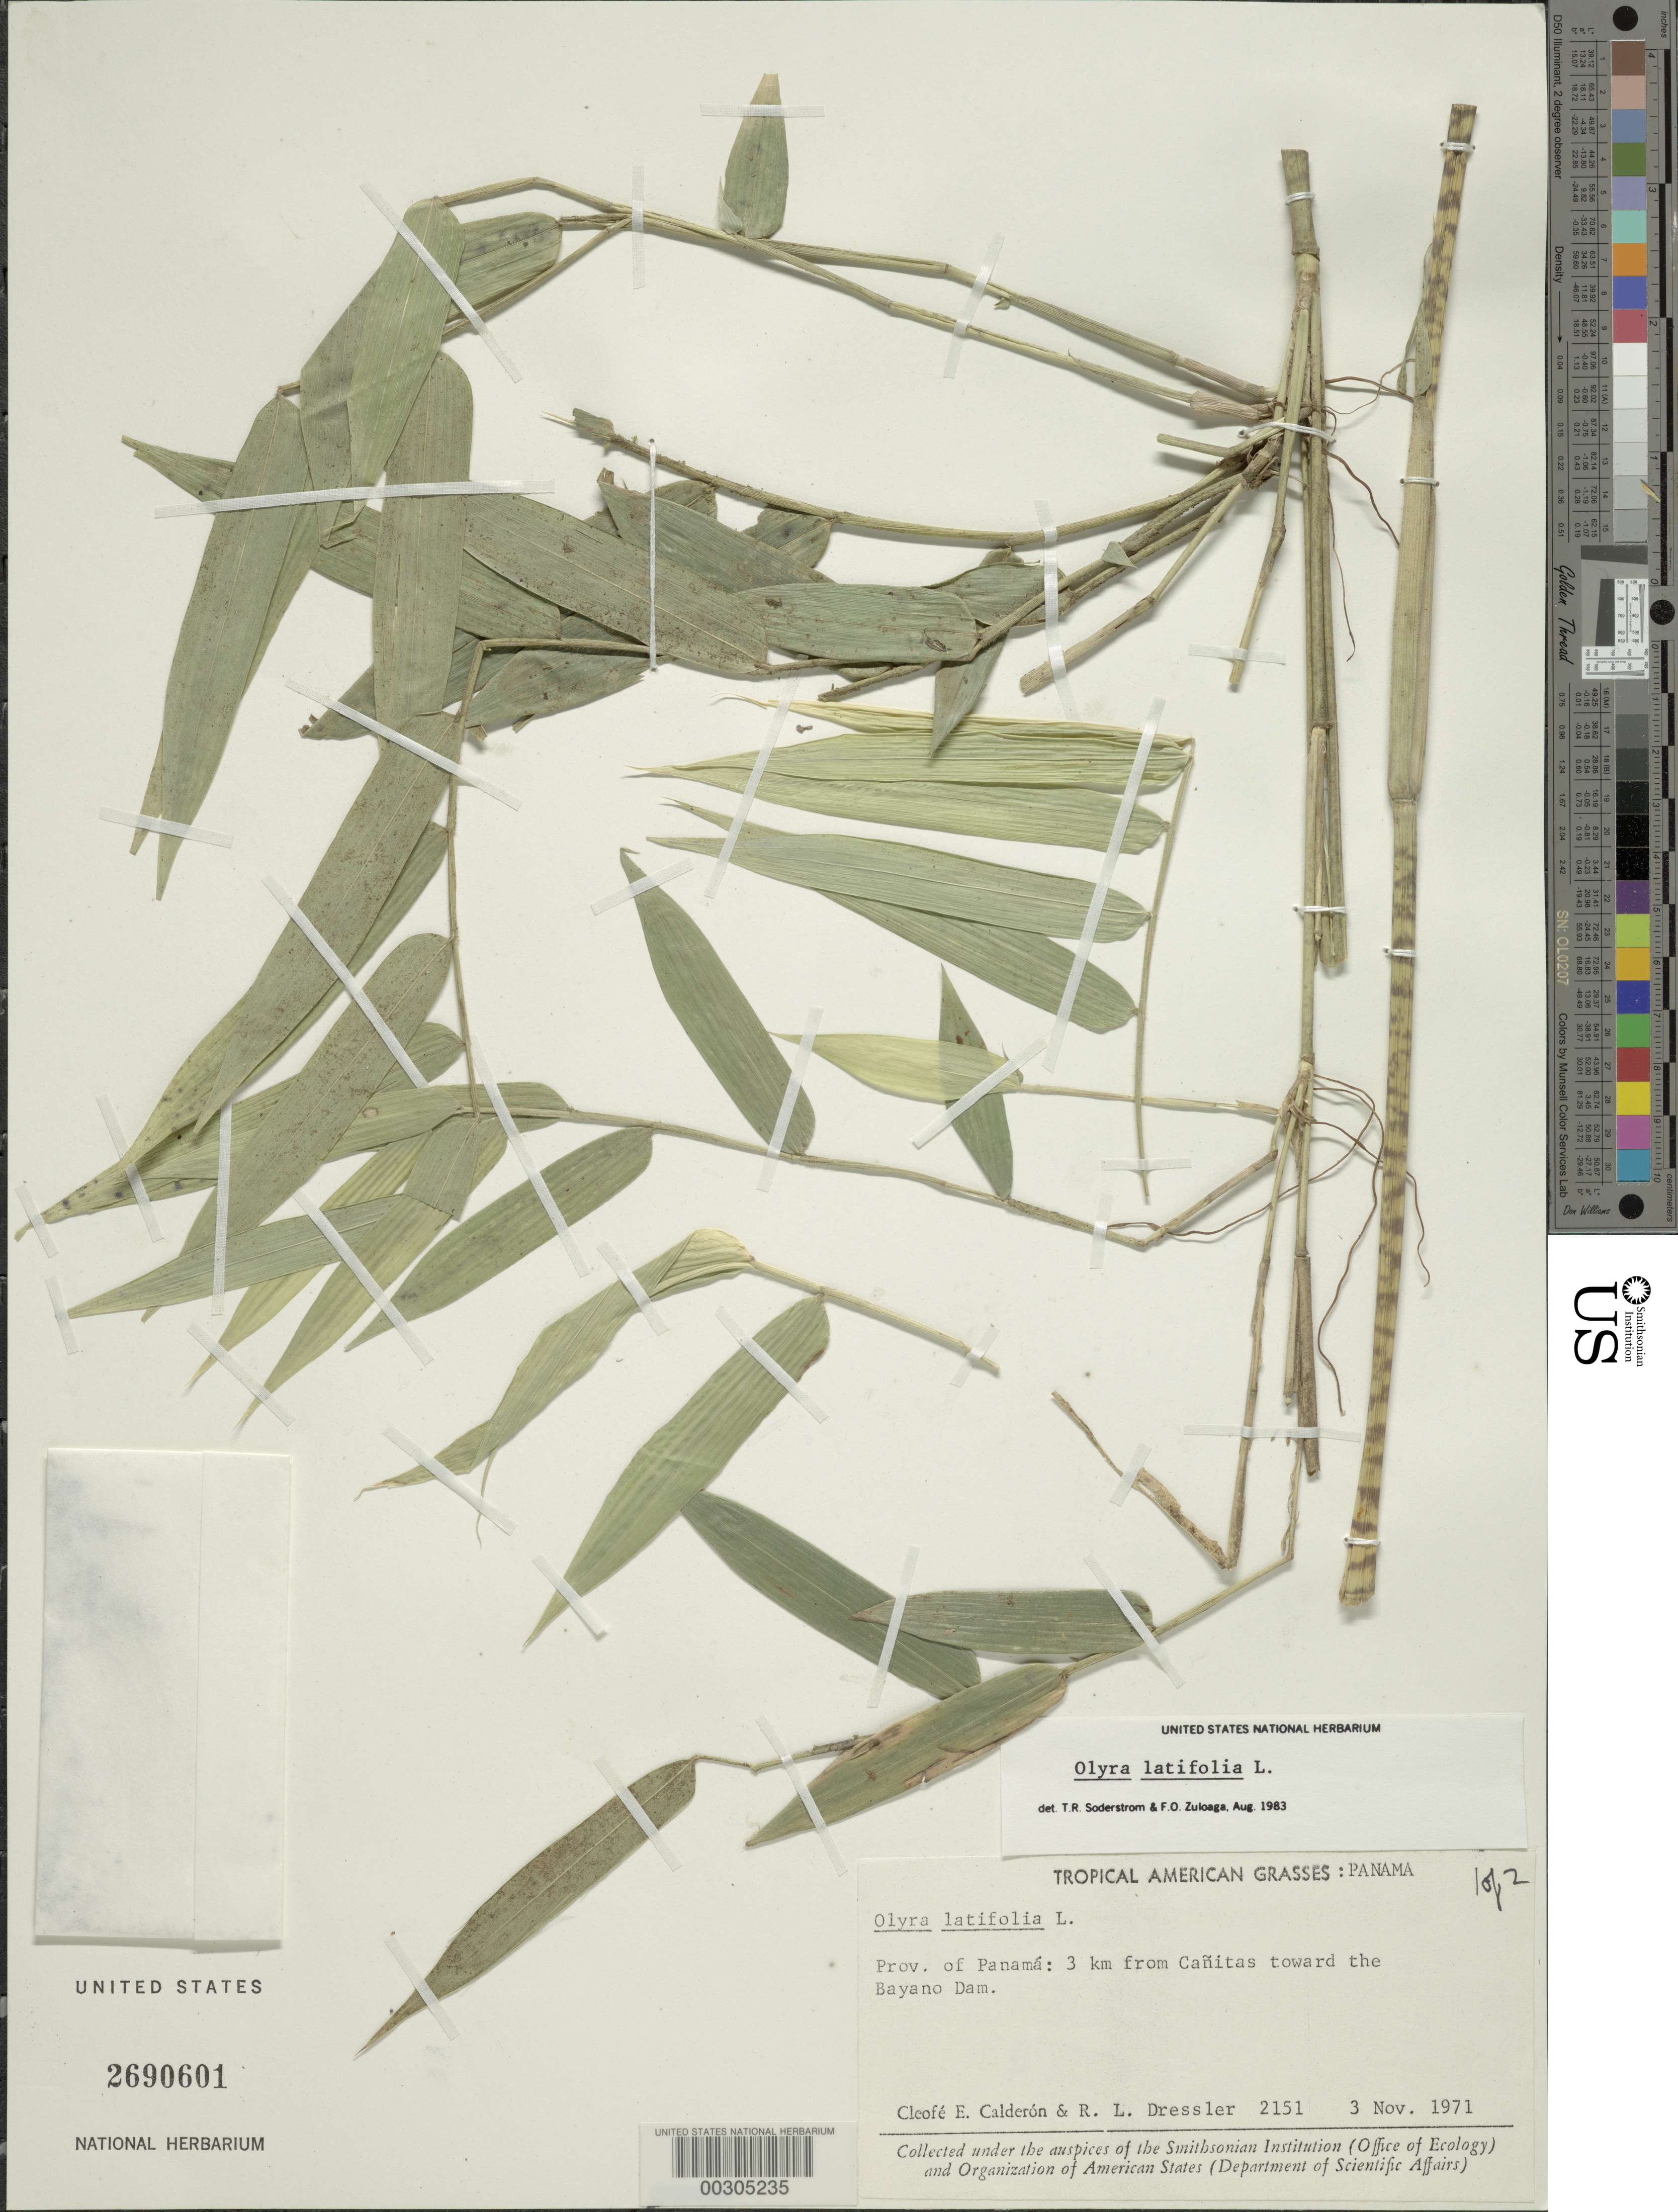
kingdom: Plantae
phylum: Tracheophyta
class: Liliopsida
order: Poales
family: Poaceae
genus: Olyra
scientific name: Olyra latifolia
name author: L.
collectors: C. E. Calderón & R. Dressler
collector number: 2151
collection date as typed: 03 Nov 1971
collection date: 1971-11-03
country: Panama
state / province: Panamá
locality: Canitas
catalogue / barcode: US 2690601